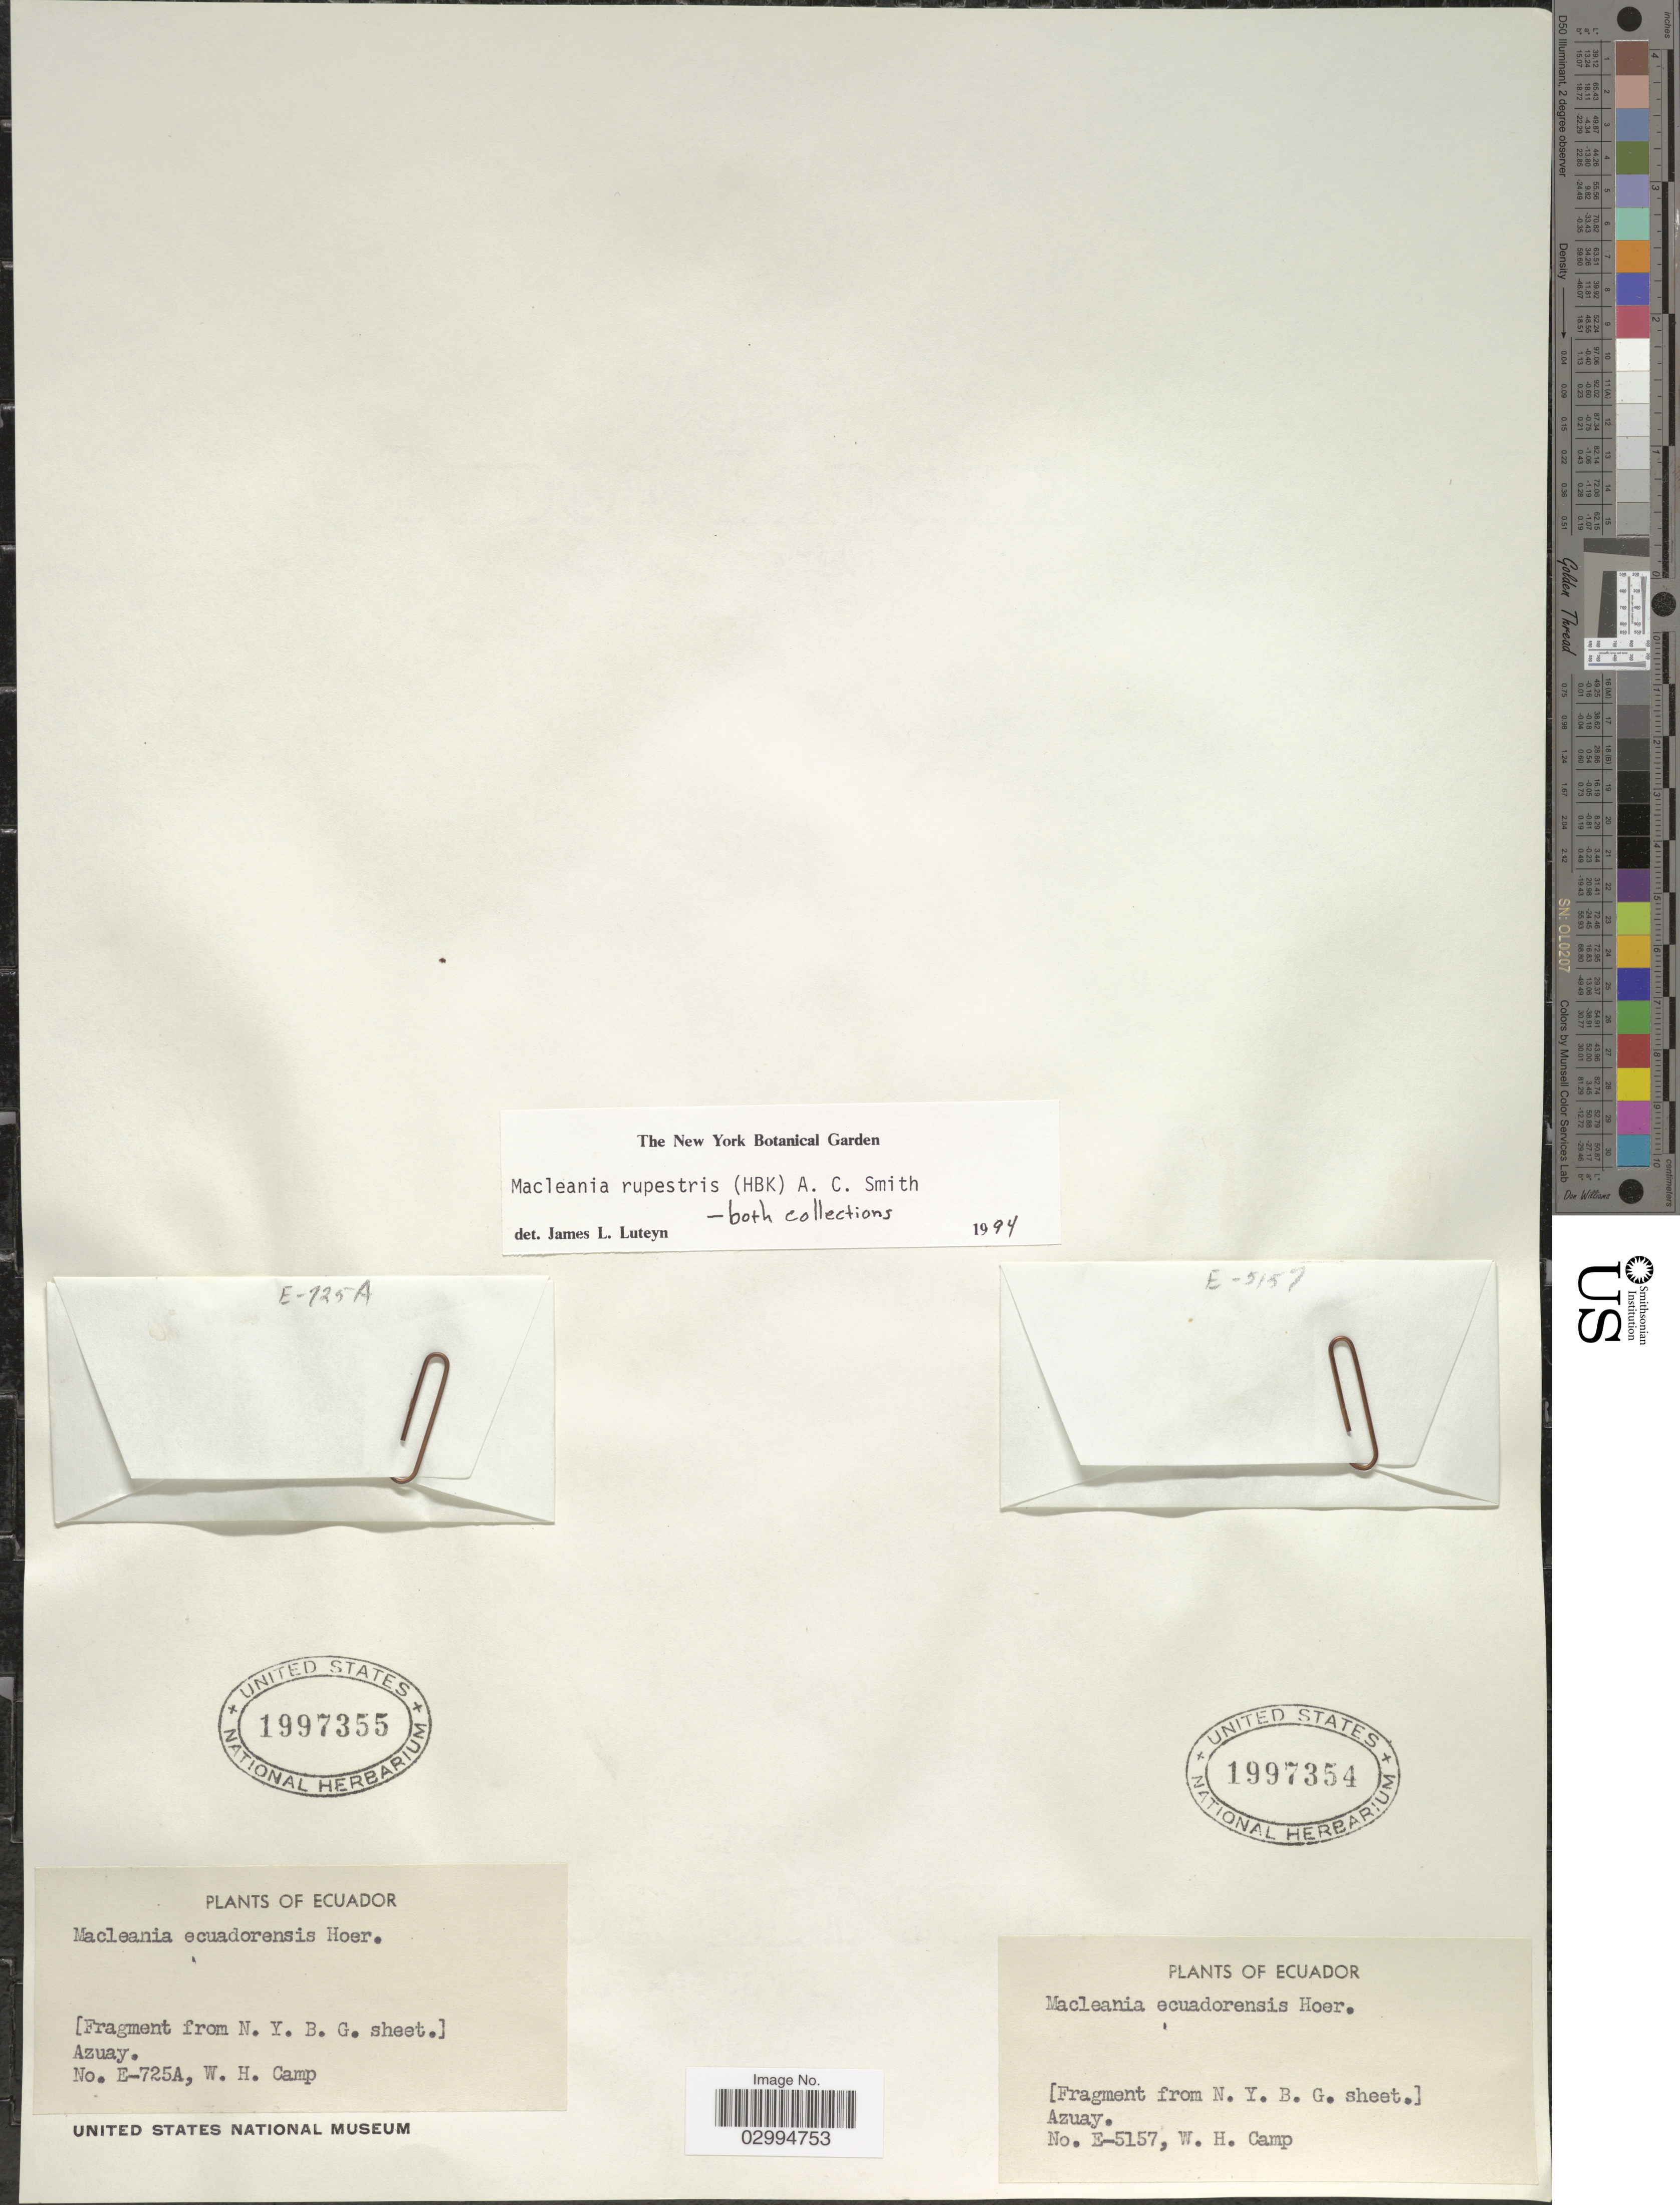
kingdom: Plantae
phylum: Tracheophyta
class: Magnoliopsida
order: Ericales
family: Ericaceae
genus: Macleania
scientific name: Macleania rupestris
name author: (Kunth) A.C. Sm.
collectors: W. H. Camp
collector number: E-5157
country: Ecuador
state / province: Azuay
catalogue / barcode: US 1997354